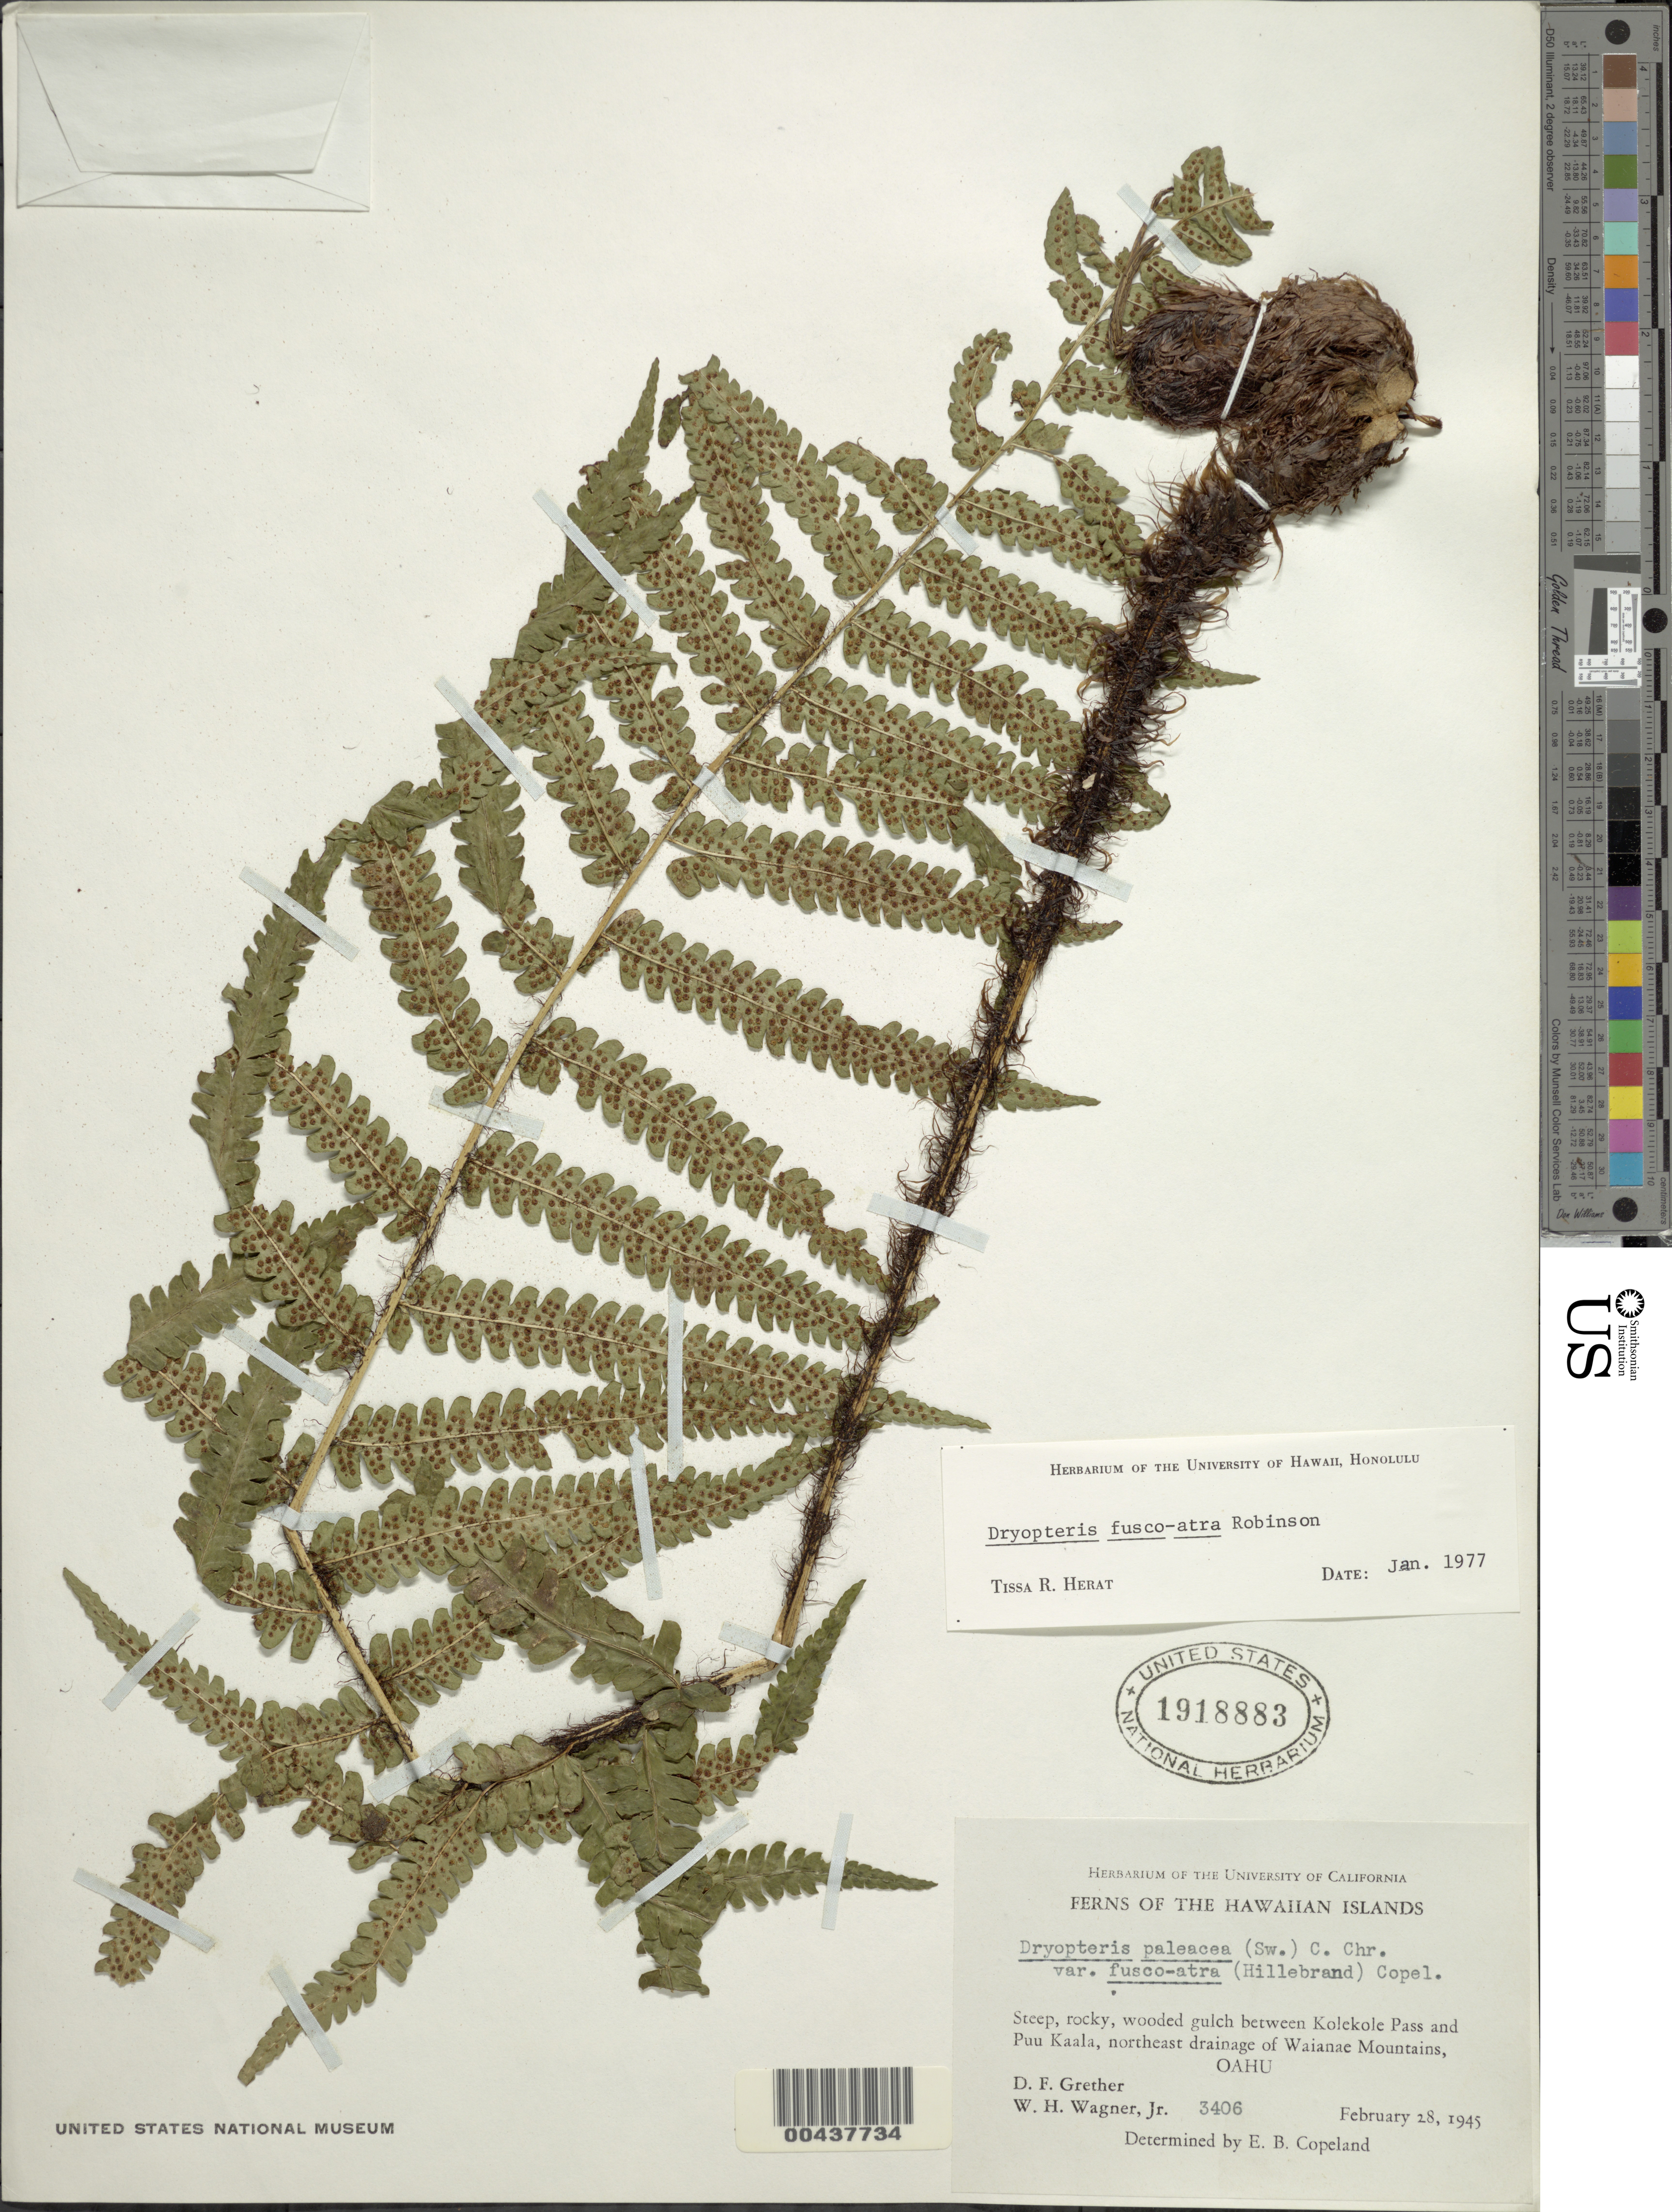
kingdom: Plantae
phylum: Tracheophyta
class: Polypodiopsida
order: Polypodiales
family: Dryopteridaceae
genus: Dryopteris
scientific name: Dryopteris fuscoatra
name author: (Hillebr.) W. J. Rob.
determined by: Herat, T. R.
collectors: D. F. Grether & W. H. Wagner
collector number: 3406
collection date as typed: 28 Feb 1945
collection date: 1945-02-28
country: United States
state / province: Hawaii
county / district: Honolulu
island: Oahu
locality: Gulch between Kolekole Pass and Puu Kaala, NE drainage of Waianae Mountains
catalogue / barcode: US 1918883